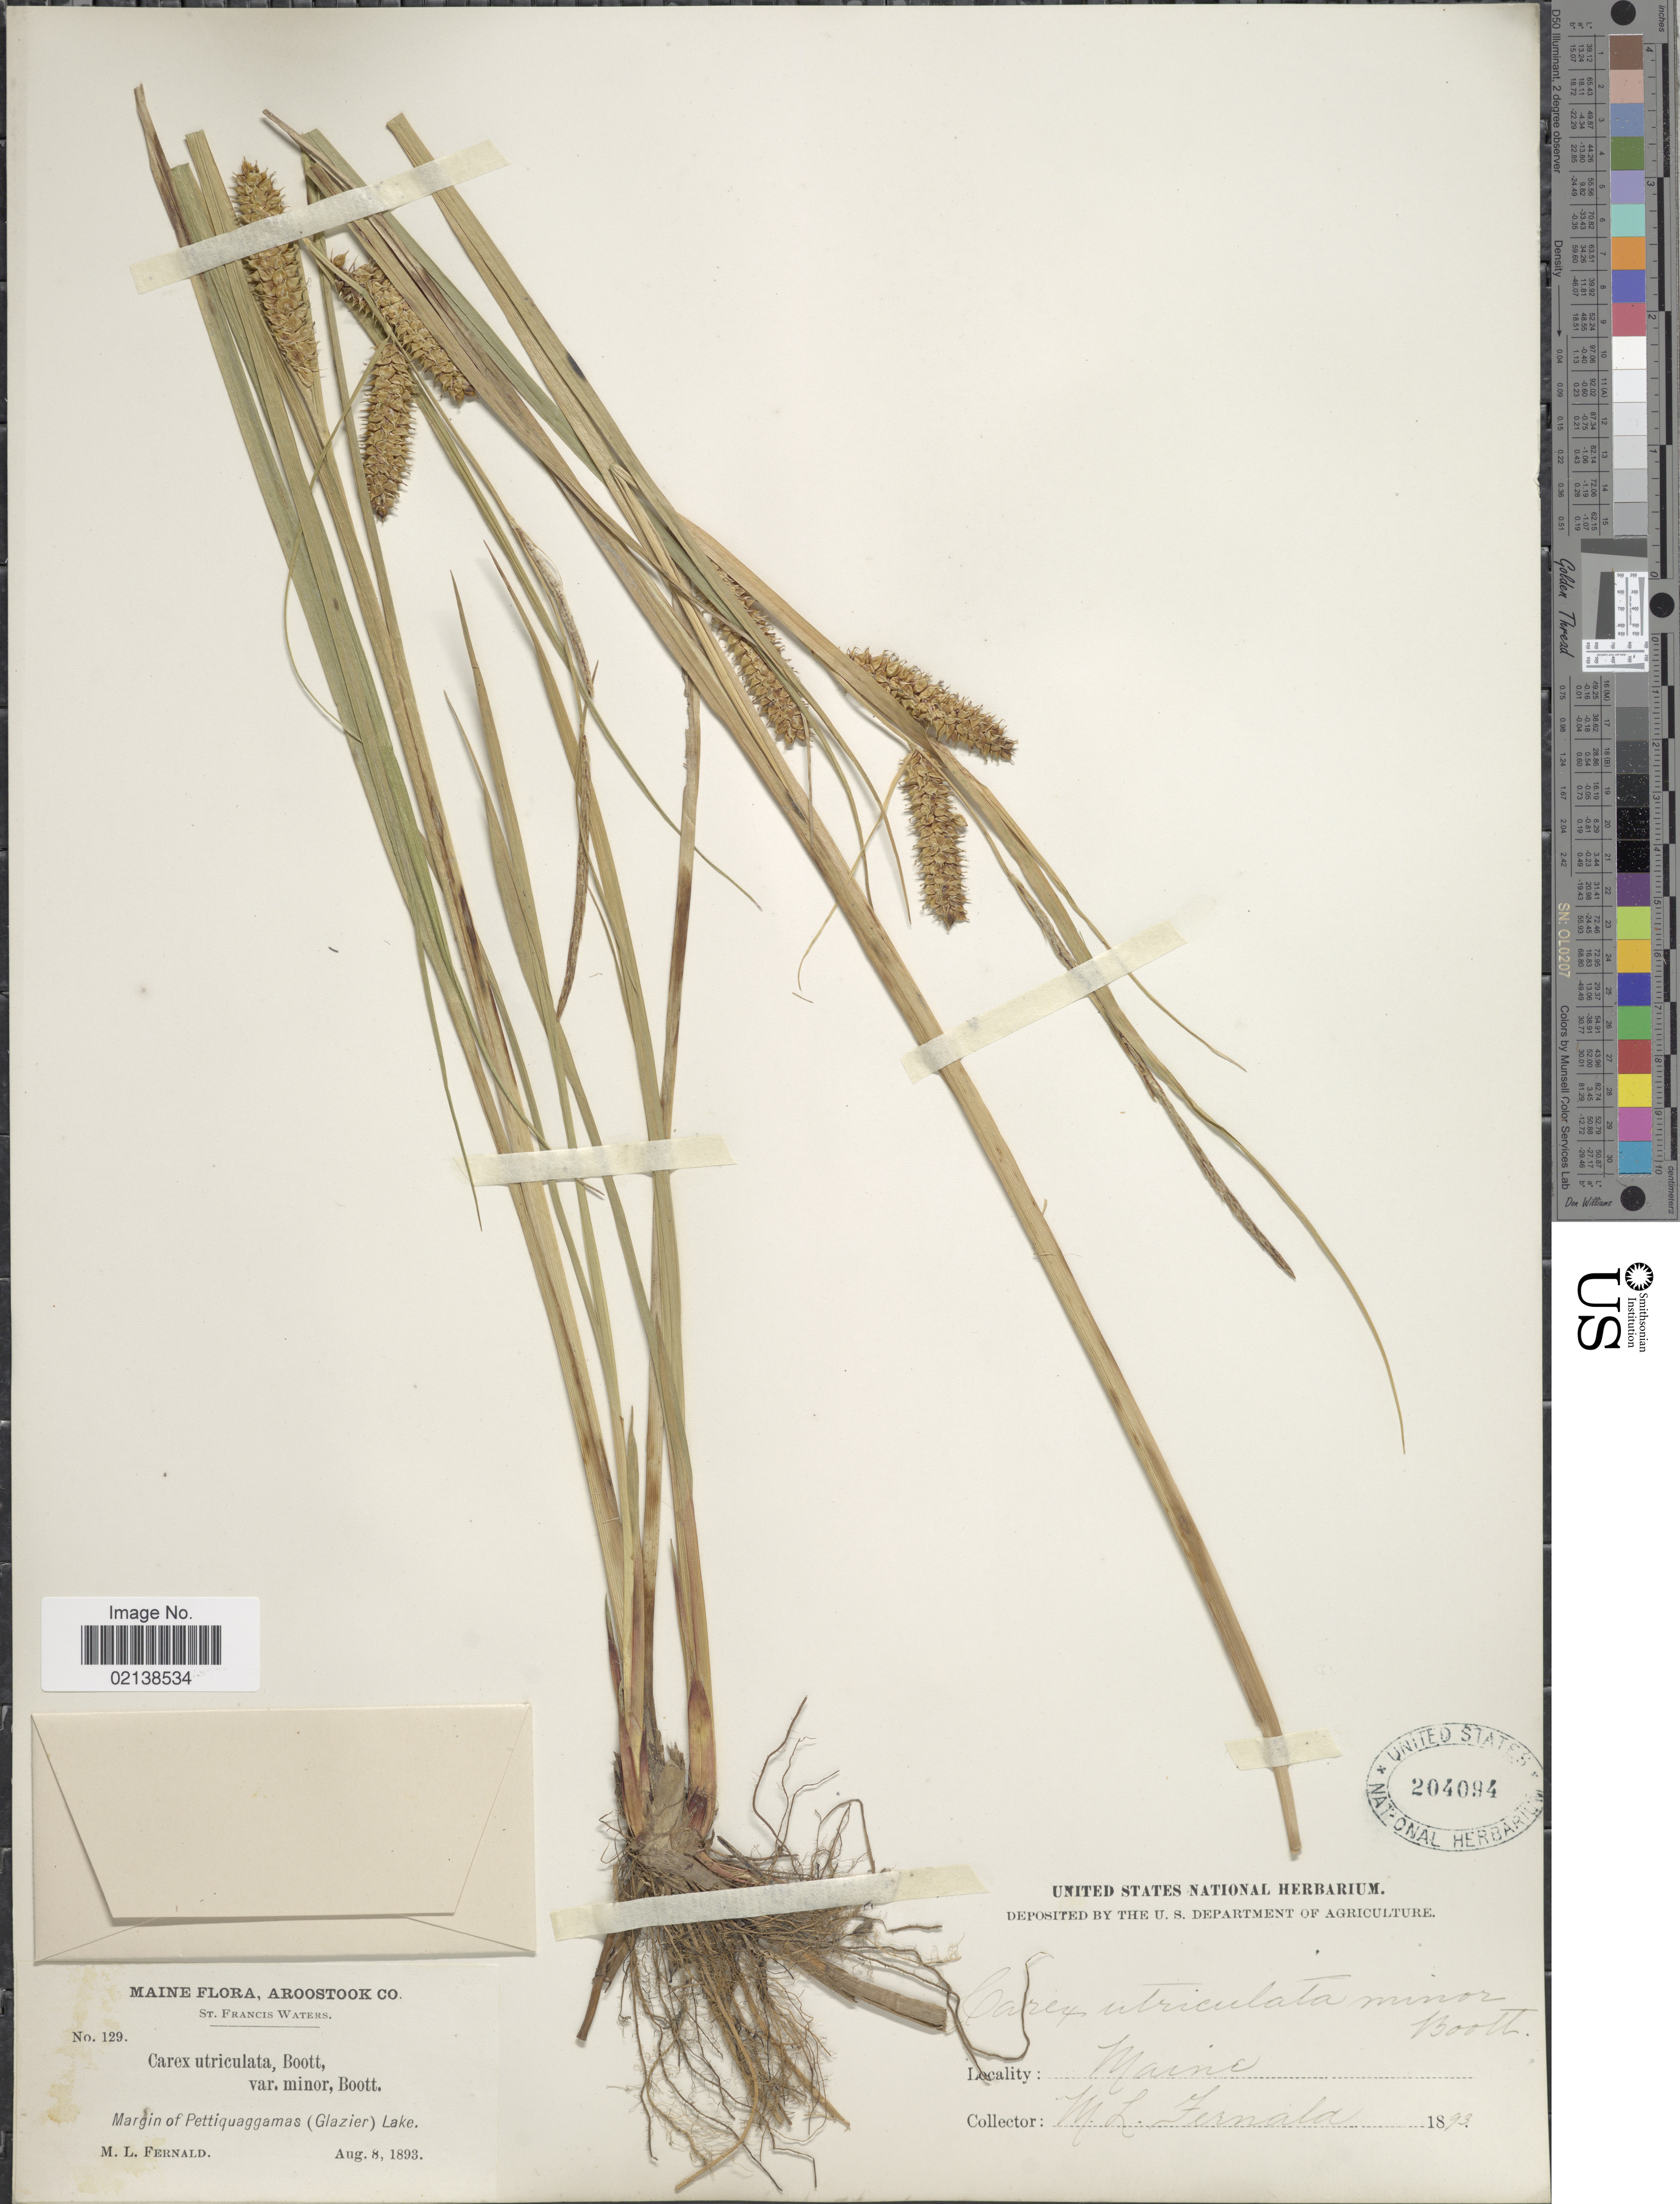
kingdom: Plantae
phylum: Tracheophyta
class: Liliopsida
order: Poales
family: Cyperaceae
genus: Carex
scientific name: Carex utriculata var. minor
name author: Boott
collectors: M. L. Fernald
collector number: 129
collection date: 1893-08-08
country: United States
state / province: Maine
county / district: Aroostook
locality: St. Francis Waters, Margin of Pettiquaggamas (Glazier) Lake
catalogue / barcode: US 204094